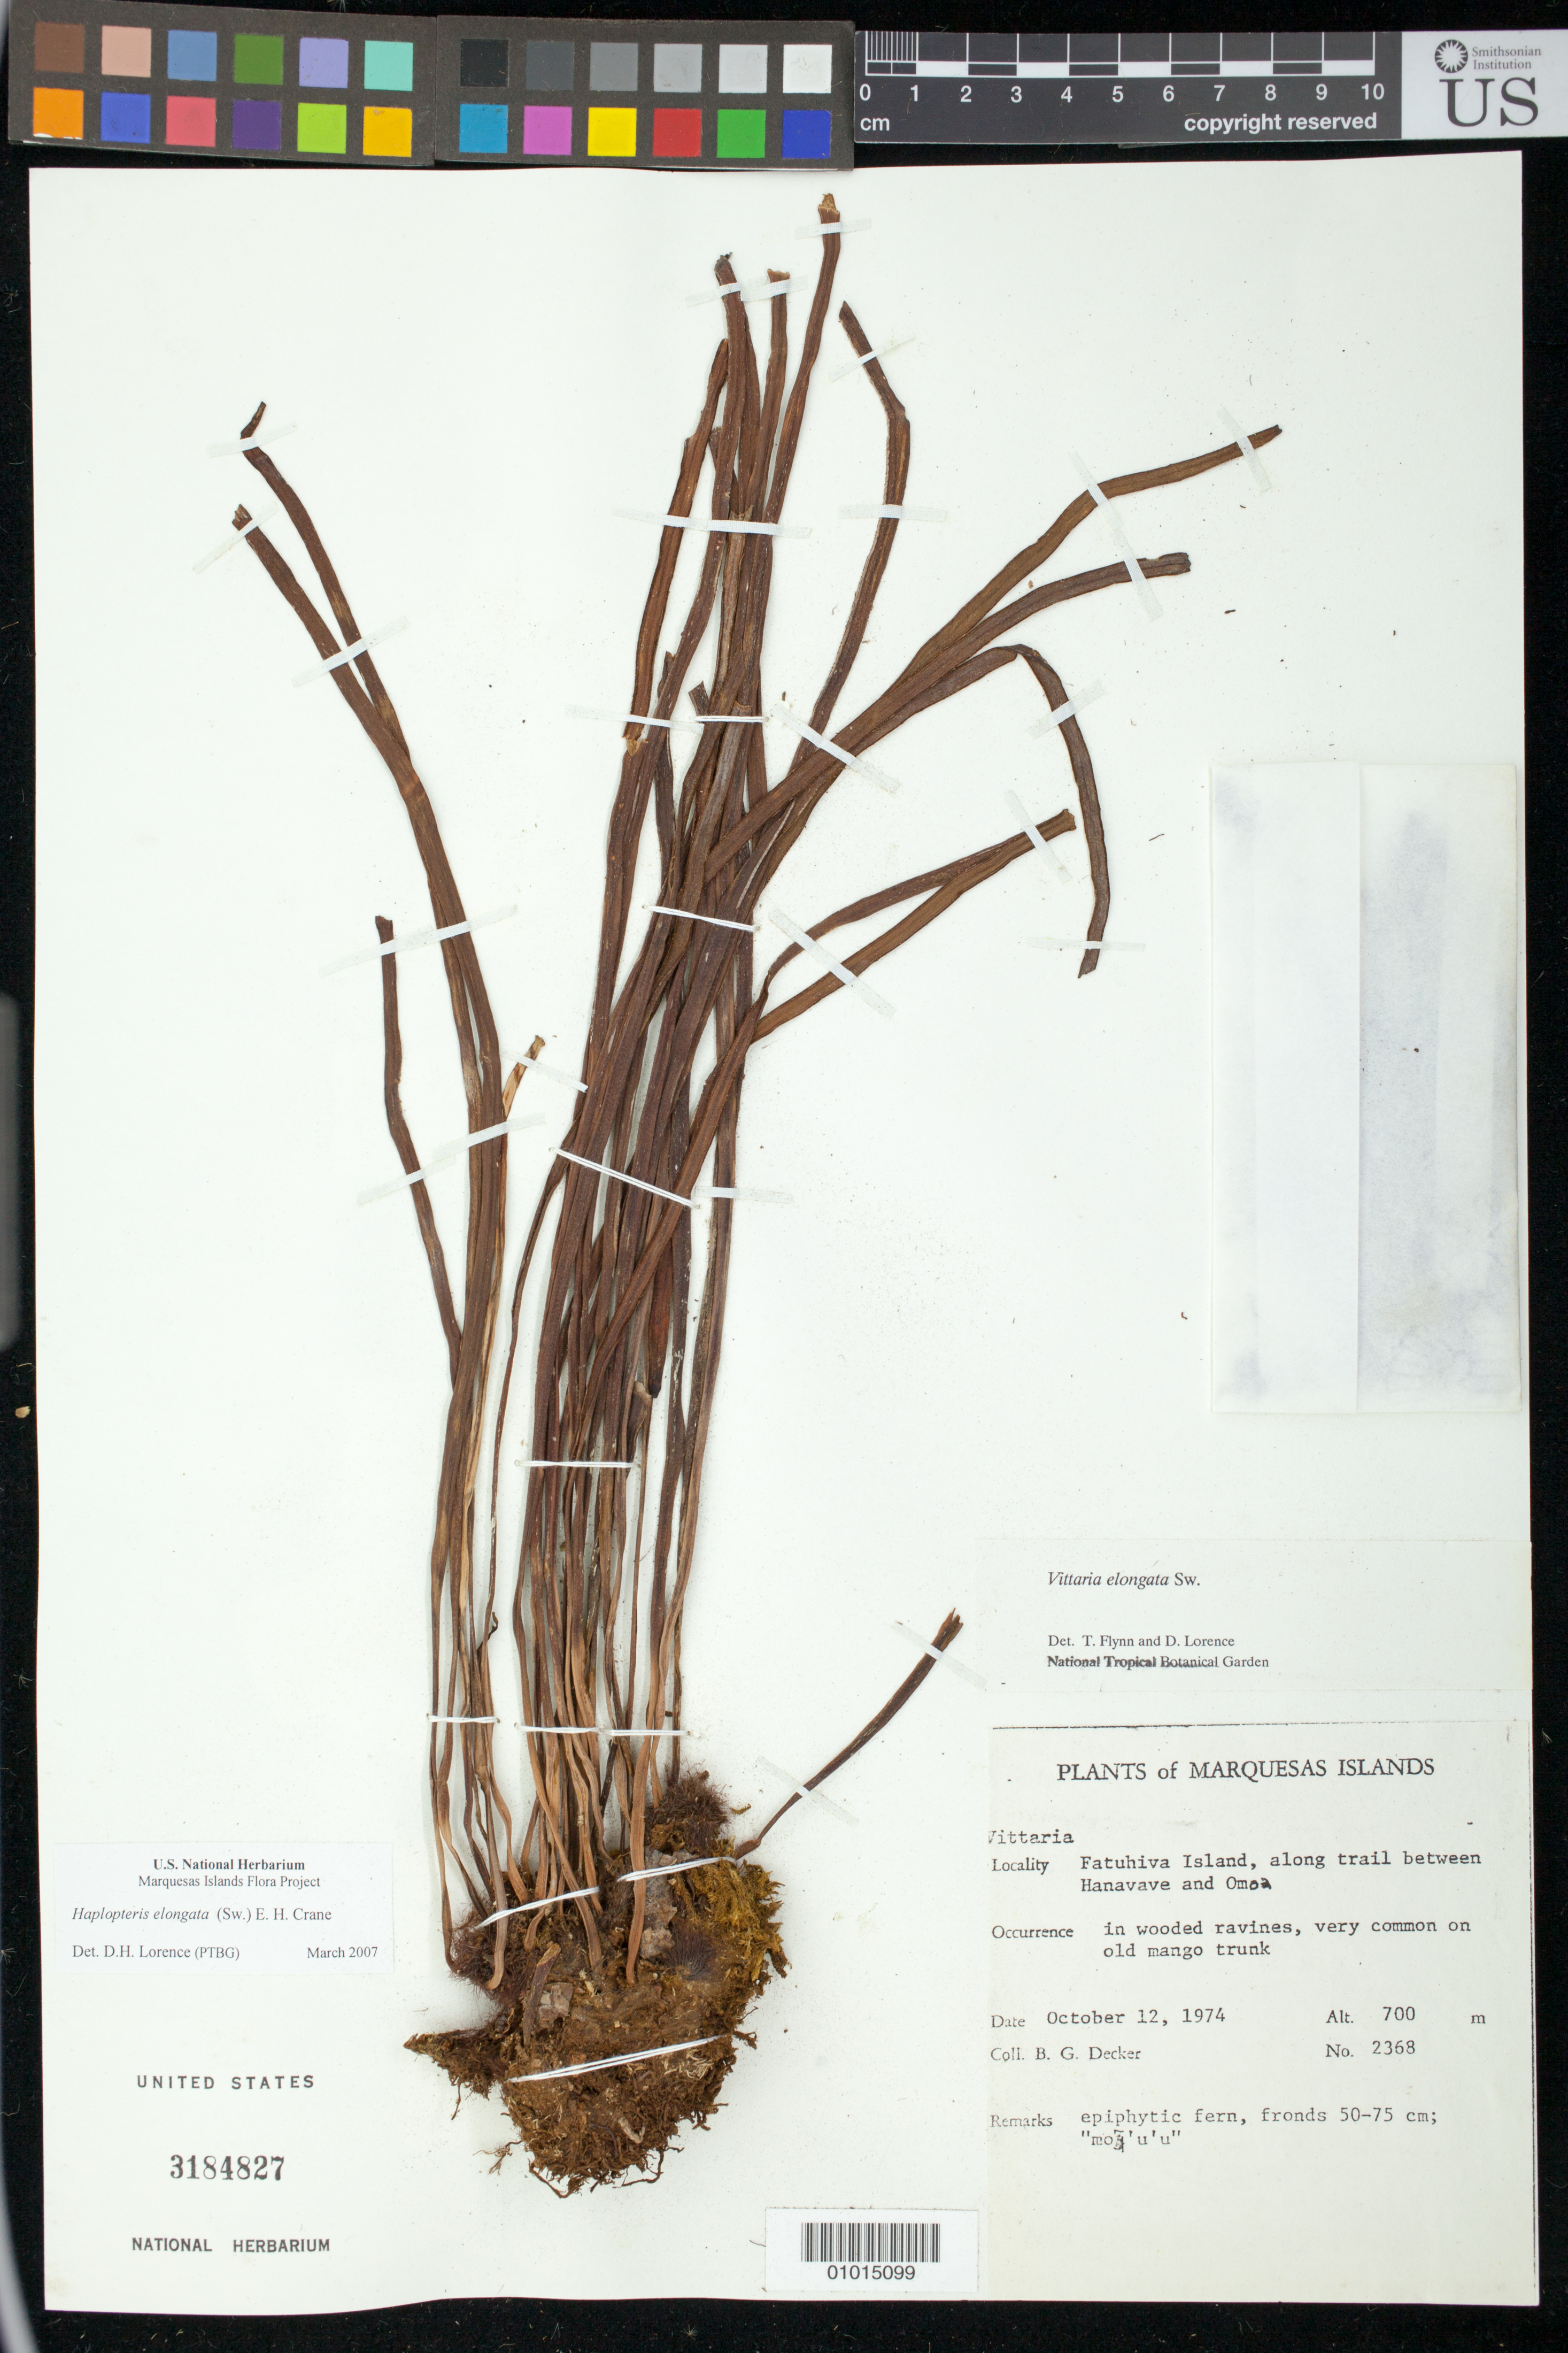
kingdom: Plantae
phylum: Tracheophyta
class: Polypodiopsida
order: Polypodiales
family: Pteridaceae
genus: Haplopteris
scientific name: Haplopteris elongata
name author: (Sw.) Crane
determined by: Lorence, David H., (PTBG), National Tropical Botanical Garden (UNITED STATES)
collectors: B. G. Decker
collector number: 2368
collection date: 1974-10-12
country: French Polynesia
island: Fatu Hiva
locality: Along trail between Hanavave and 'Omo'a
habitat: In wooded ravines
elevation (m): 700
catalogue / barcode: US 3184827